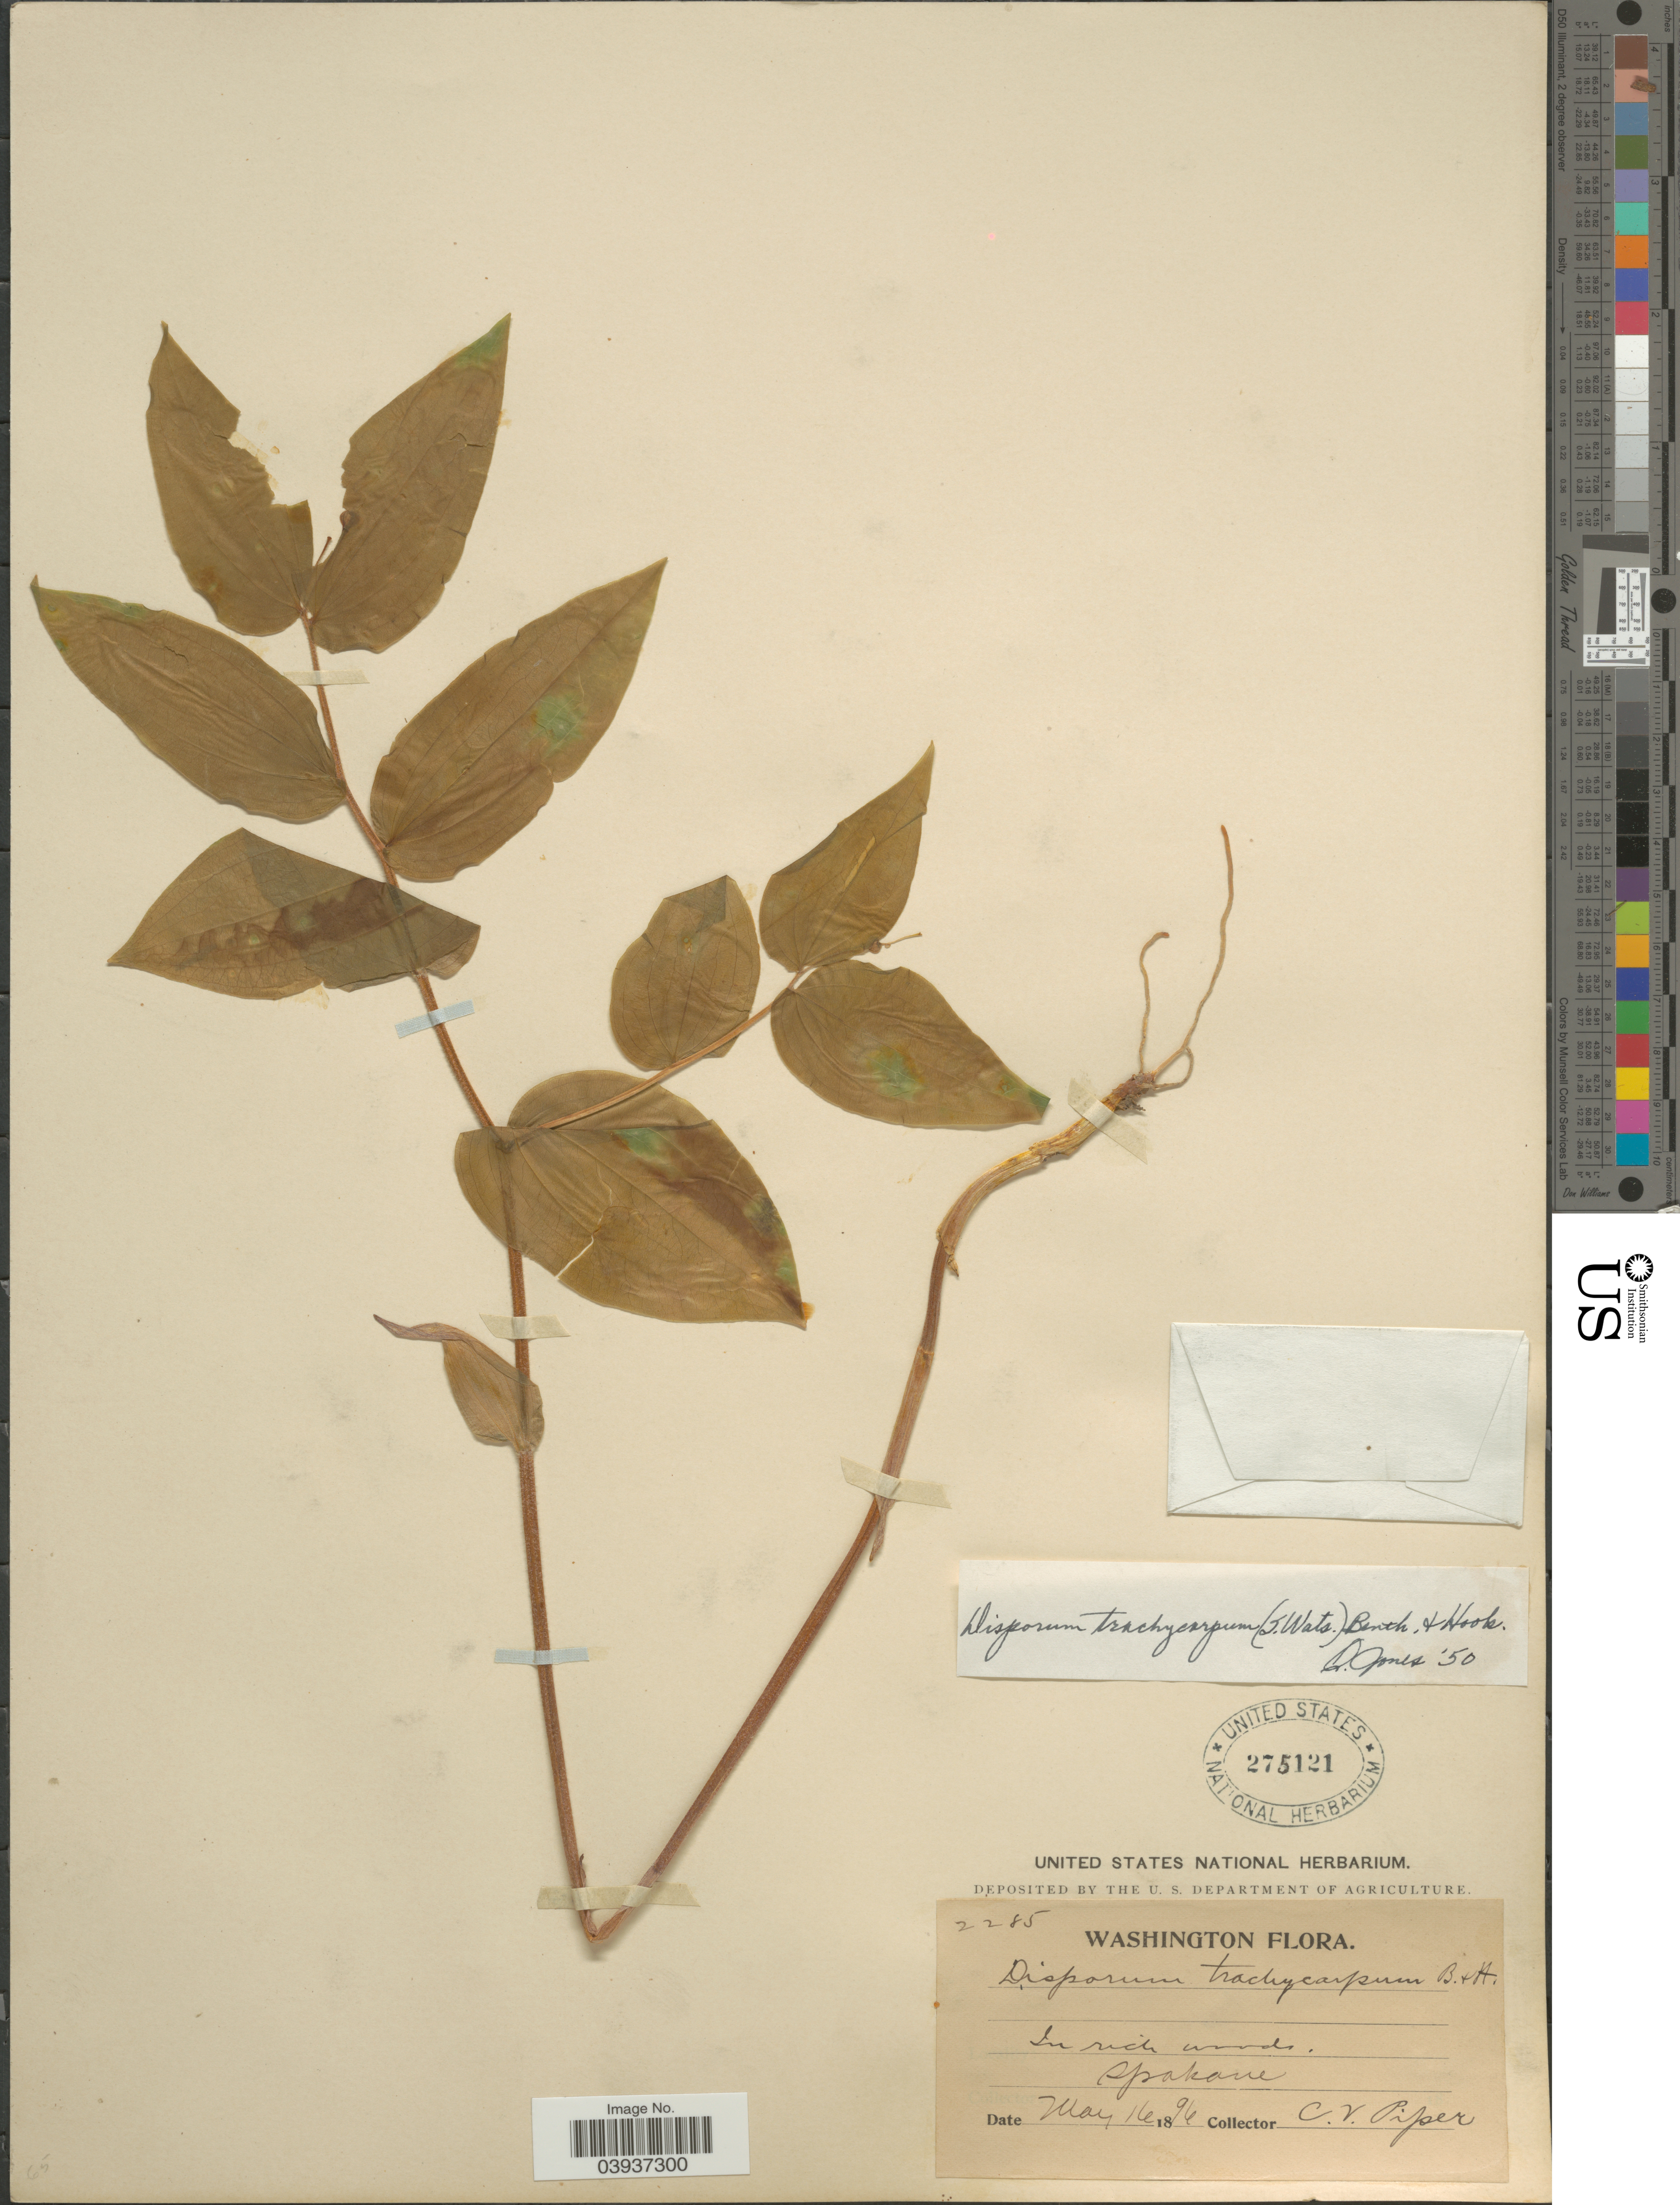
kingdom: Plantae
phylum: Tracheophyta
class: Liliopsida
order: Liliales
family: Colchicaceae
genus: Disporum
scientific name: Disporum trachycarpum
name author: (S. Watson) Benth. & Hook. f.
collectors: C. V. Piper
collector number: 2285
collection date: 1896-05-16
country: United States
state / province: Washington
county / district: Spokane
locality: In rich woods. Spokane.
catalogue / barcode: US 275121